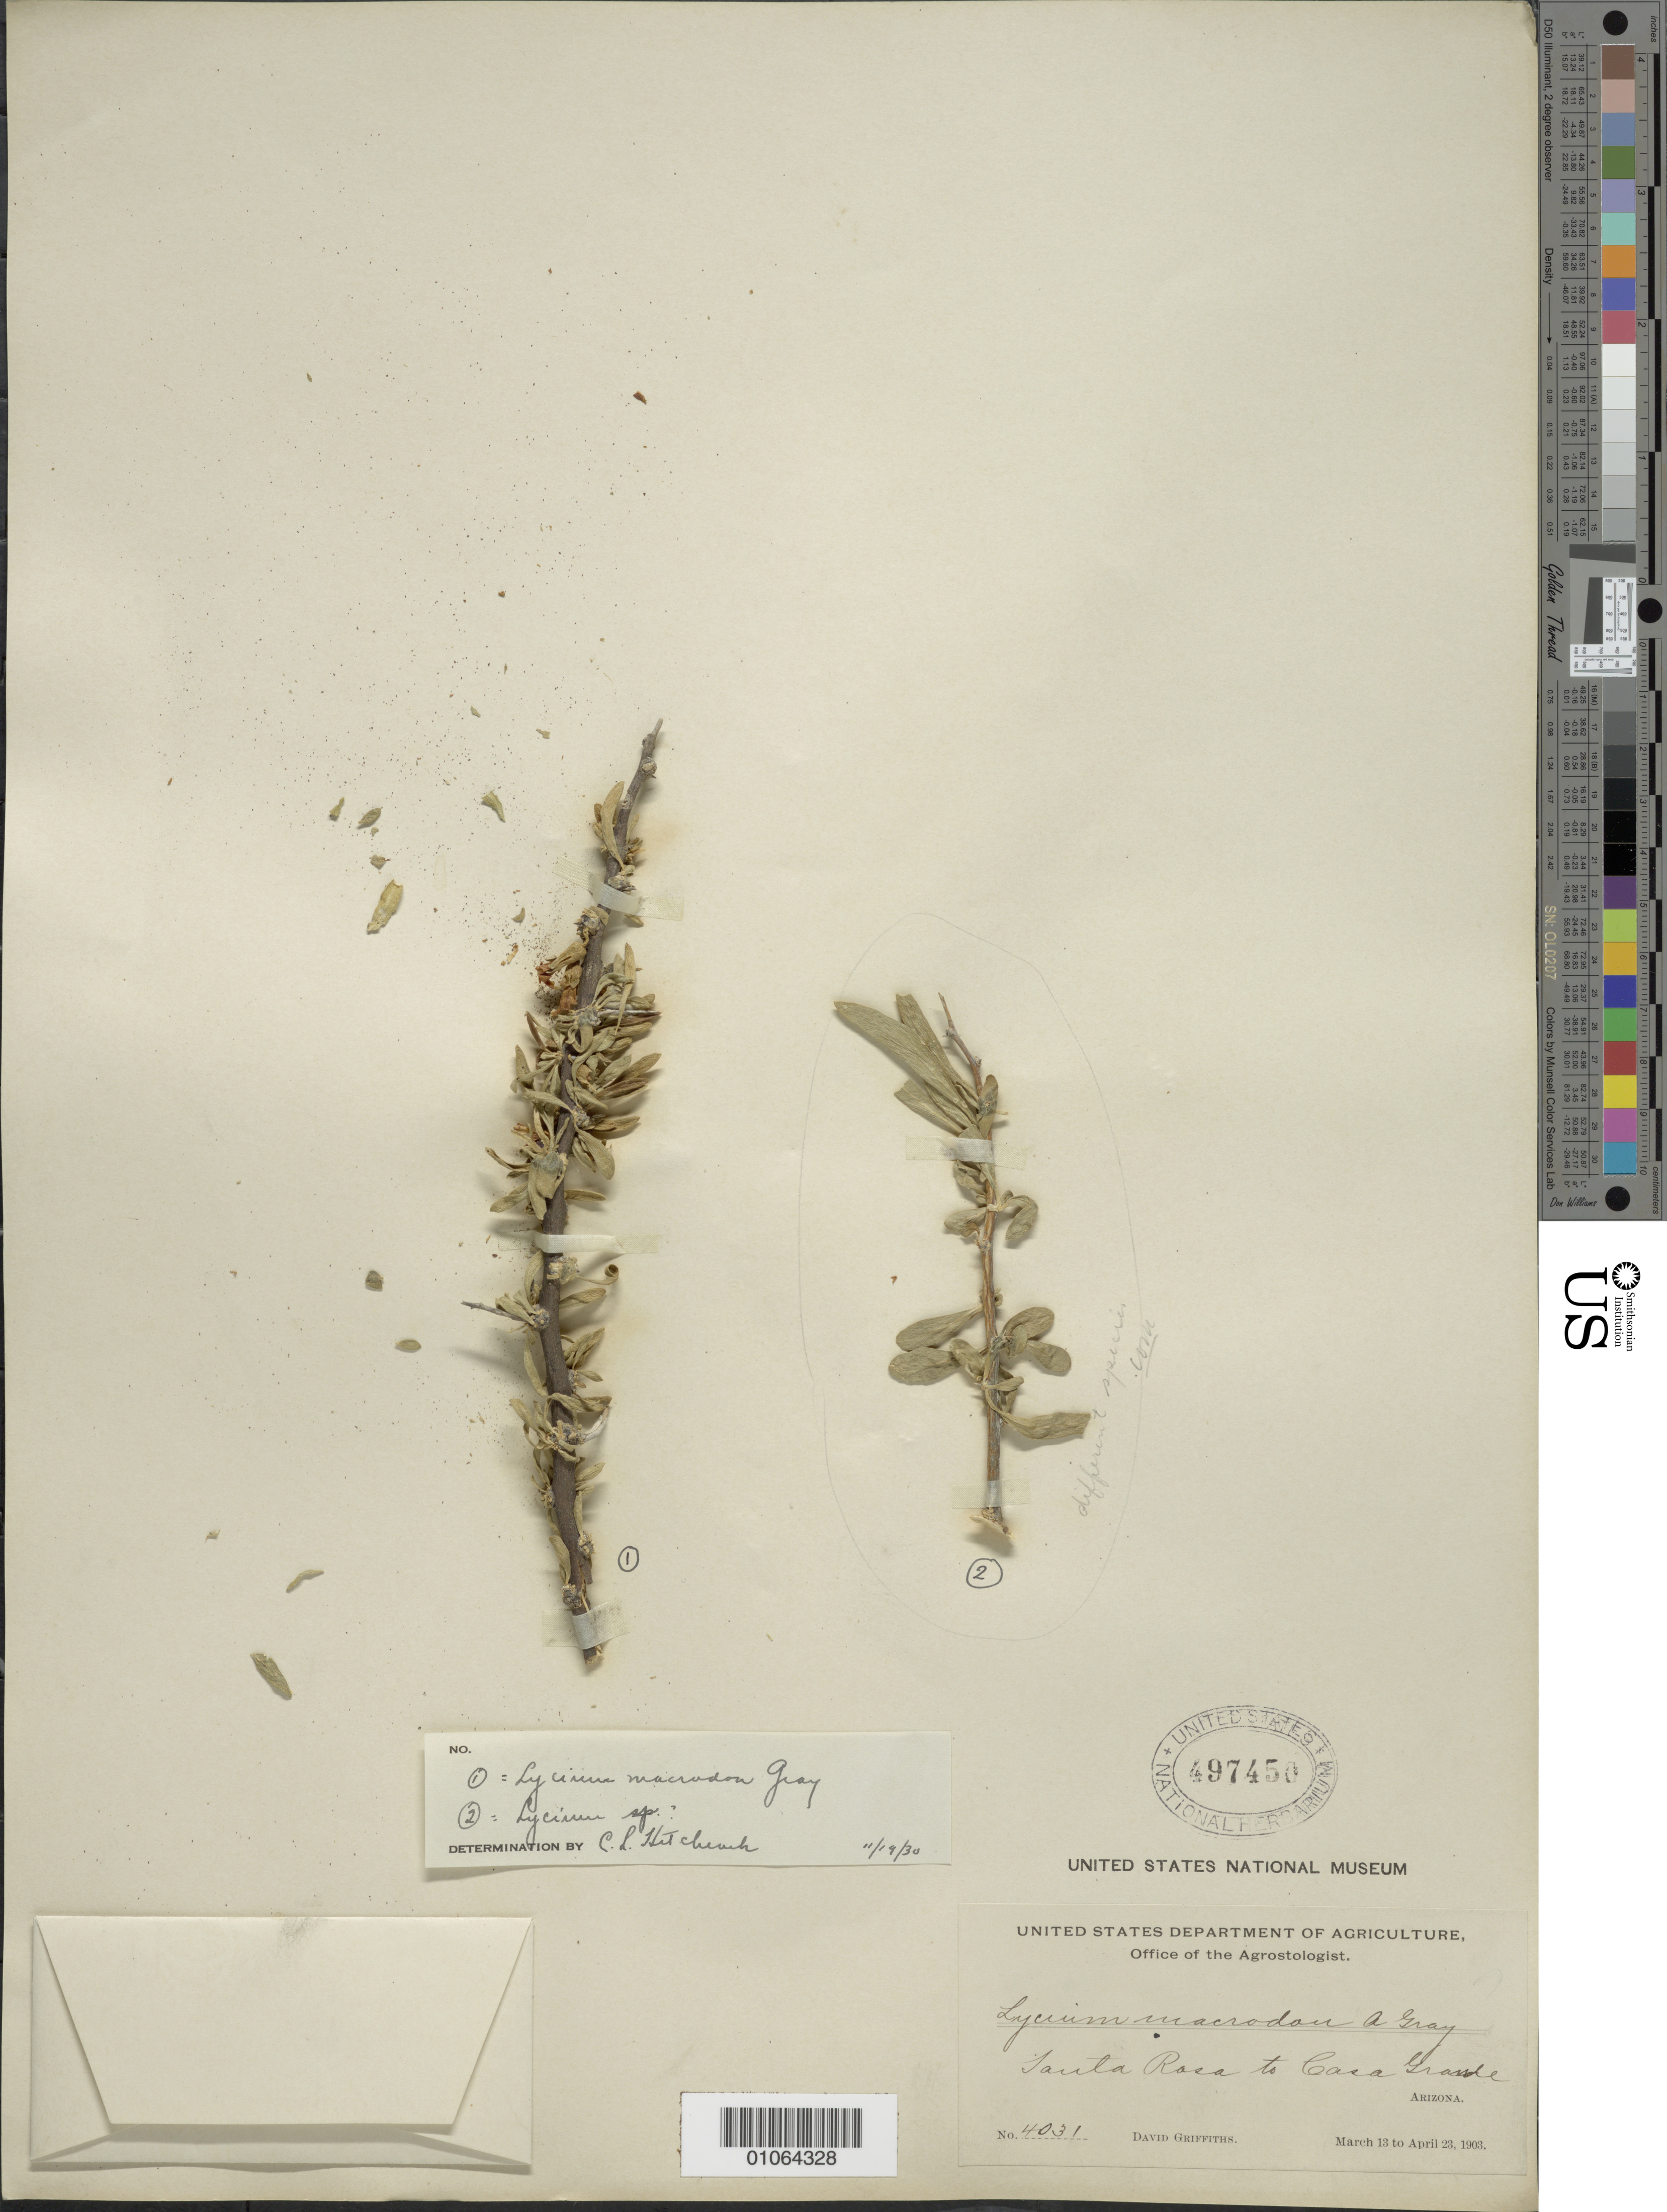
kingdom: Plantae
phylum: Tracheophyta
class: Magnoliopsida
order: Solanales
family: Solanaceae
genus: Lycium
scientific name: Lycium macrodon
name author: A. Gray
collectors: D. Griffiths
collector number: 4031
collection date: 1903-03-13/1903-04-23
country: United States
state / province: Arizona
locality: Santa Rosa to Casa Grande.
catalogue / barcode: US 497450